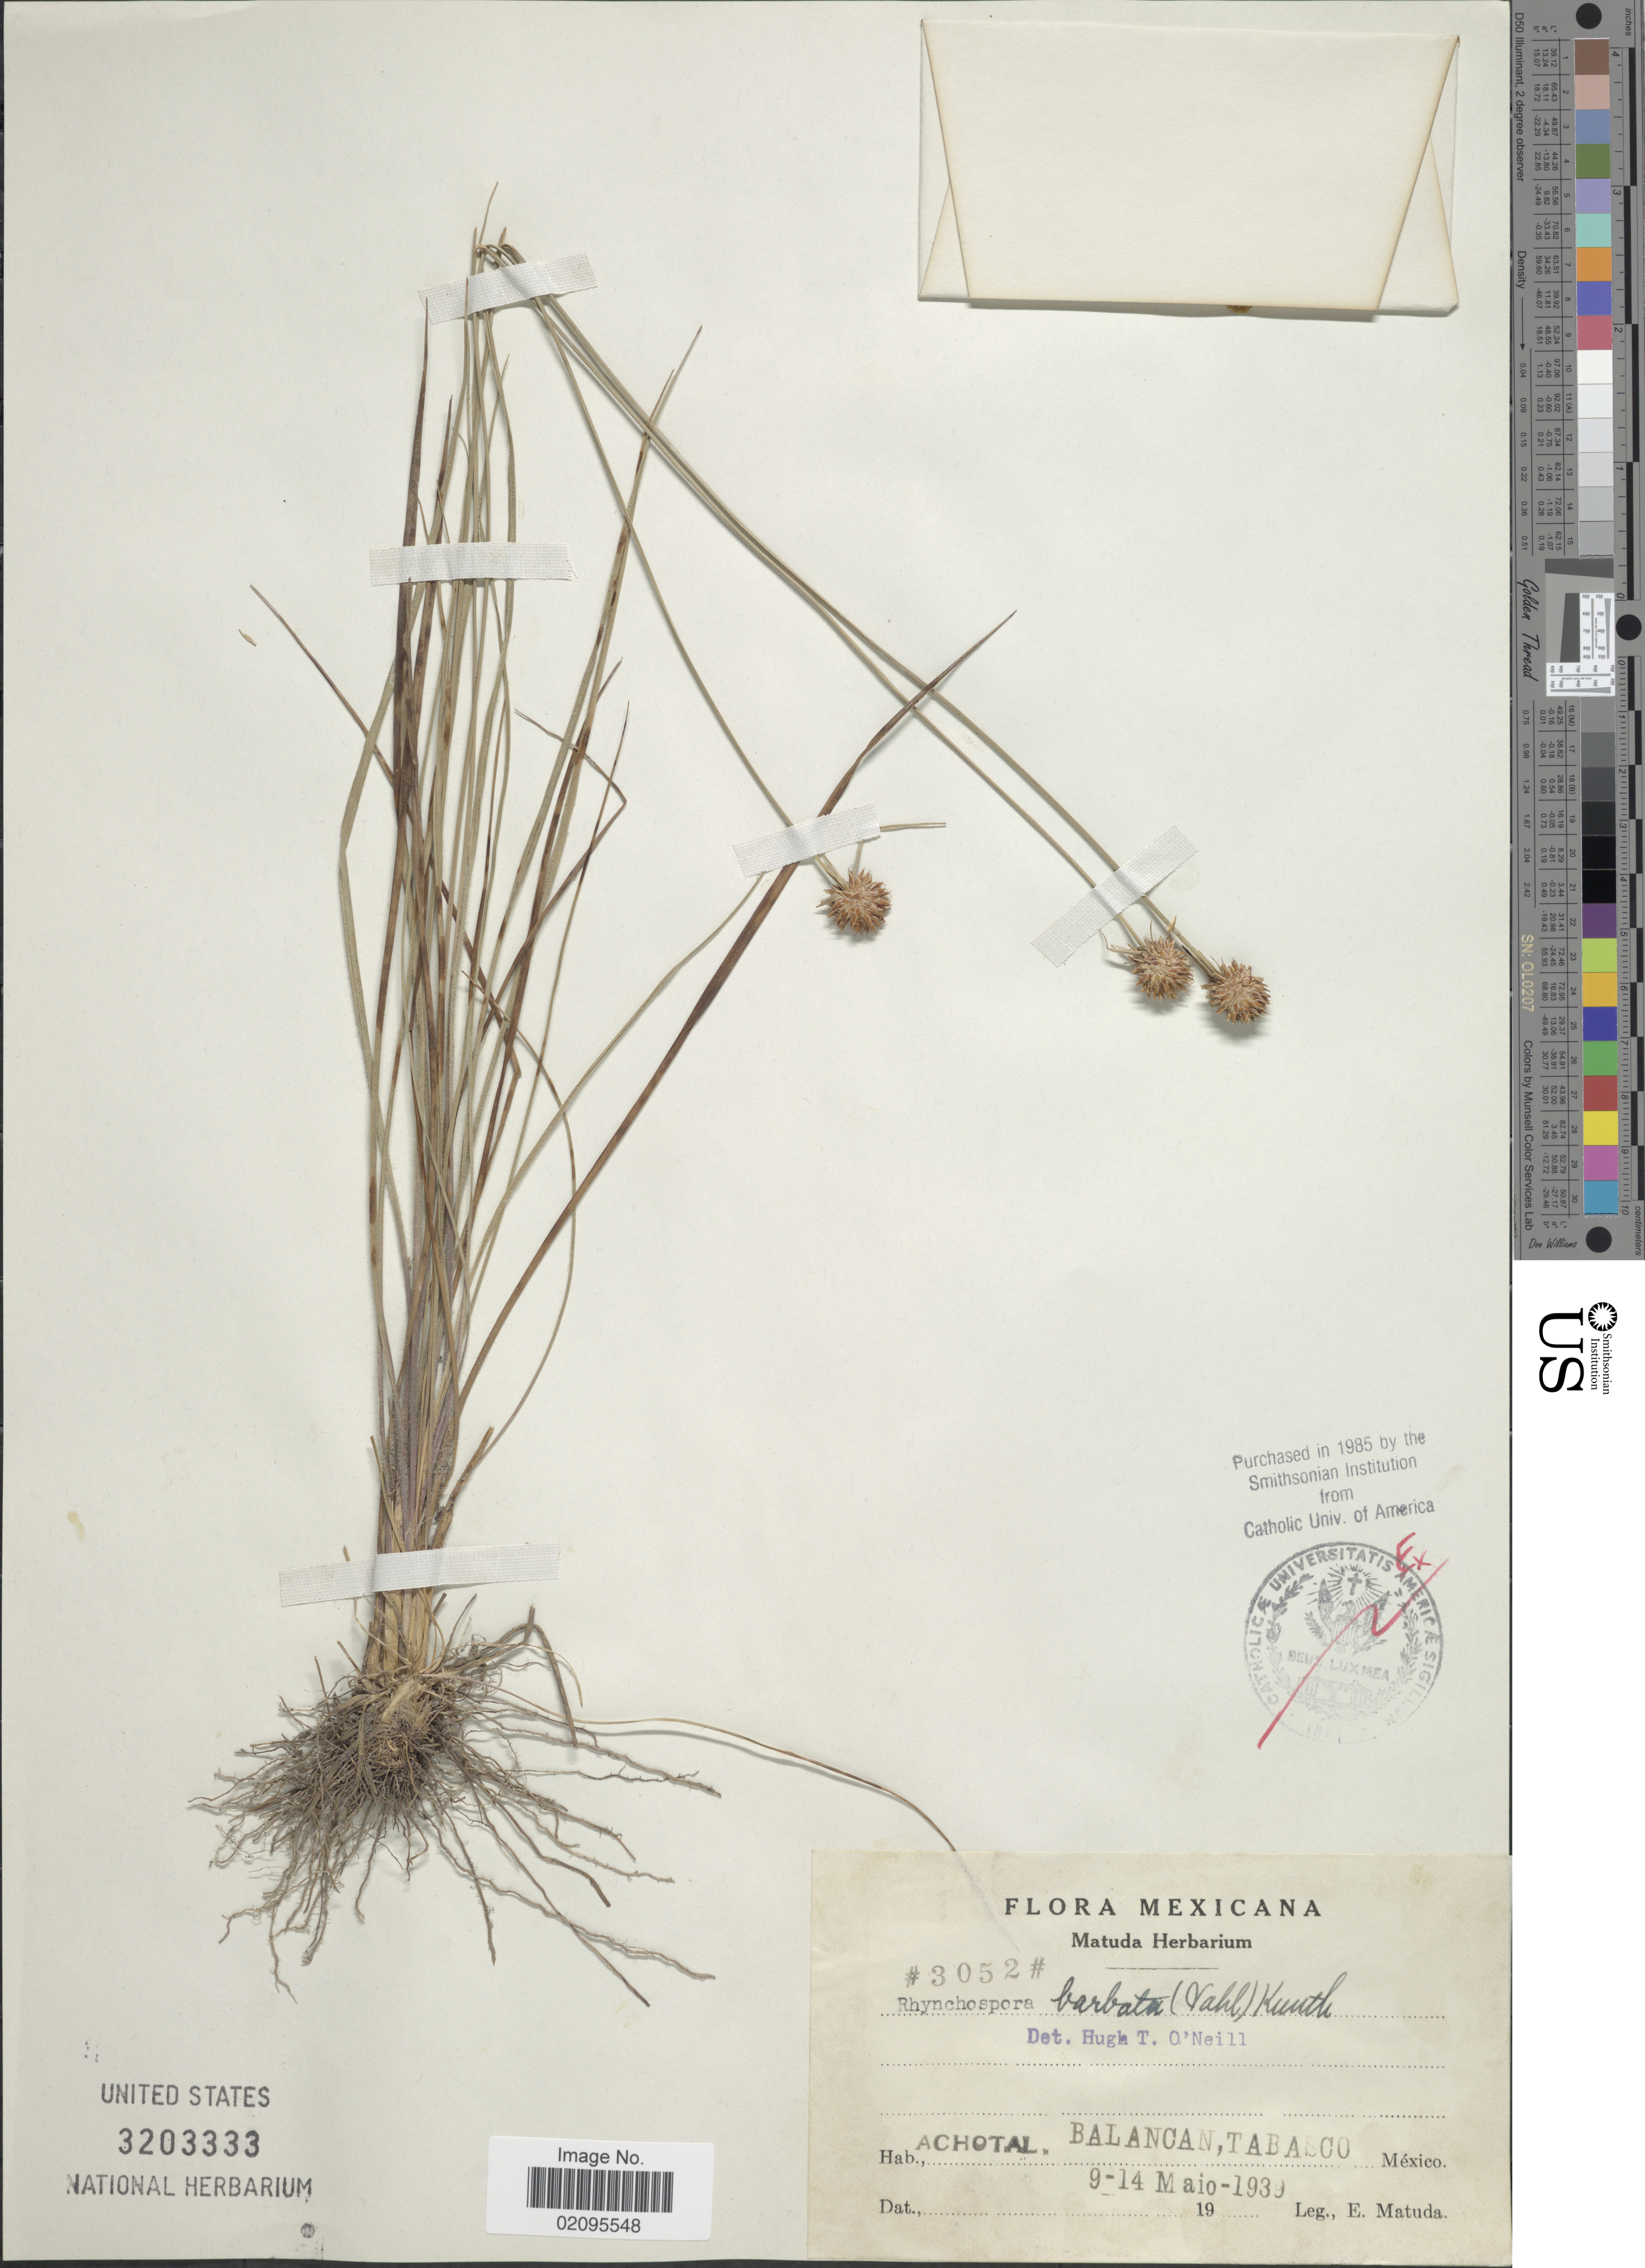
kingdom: Plantae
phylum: Tracheophyta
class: Liliopsida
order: Poales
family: Cyperaceae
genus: Rhynchospora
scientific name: Rhynchospora barbata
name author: (Vahl) Kunth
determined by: Alves, K.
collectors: E. Matuda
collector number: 3052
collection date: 1939-05-09/1939-05-14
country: Mexico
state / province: Tabasco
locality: Achotal, Balancan.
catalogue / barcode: US 3203333